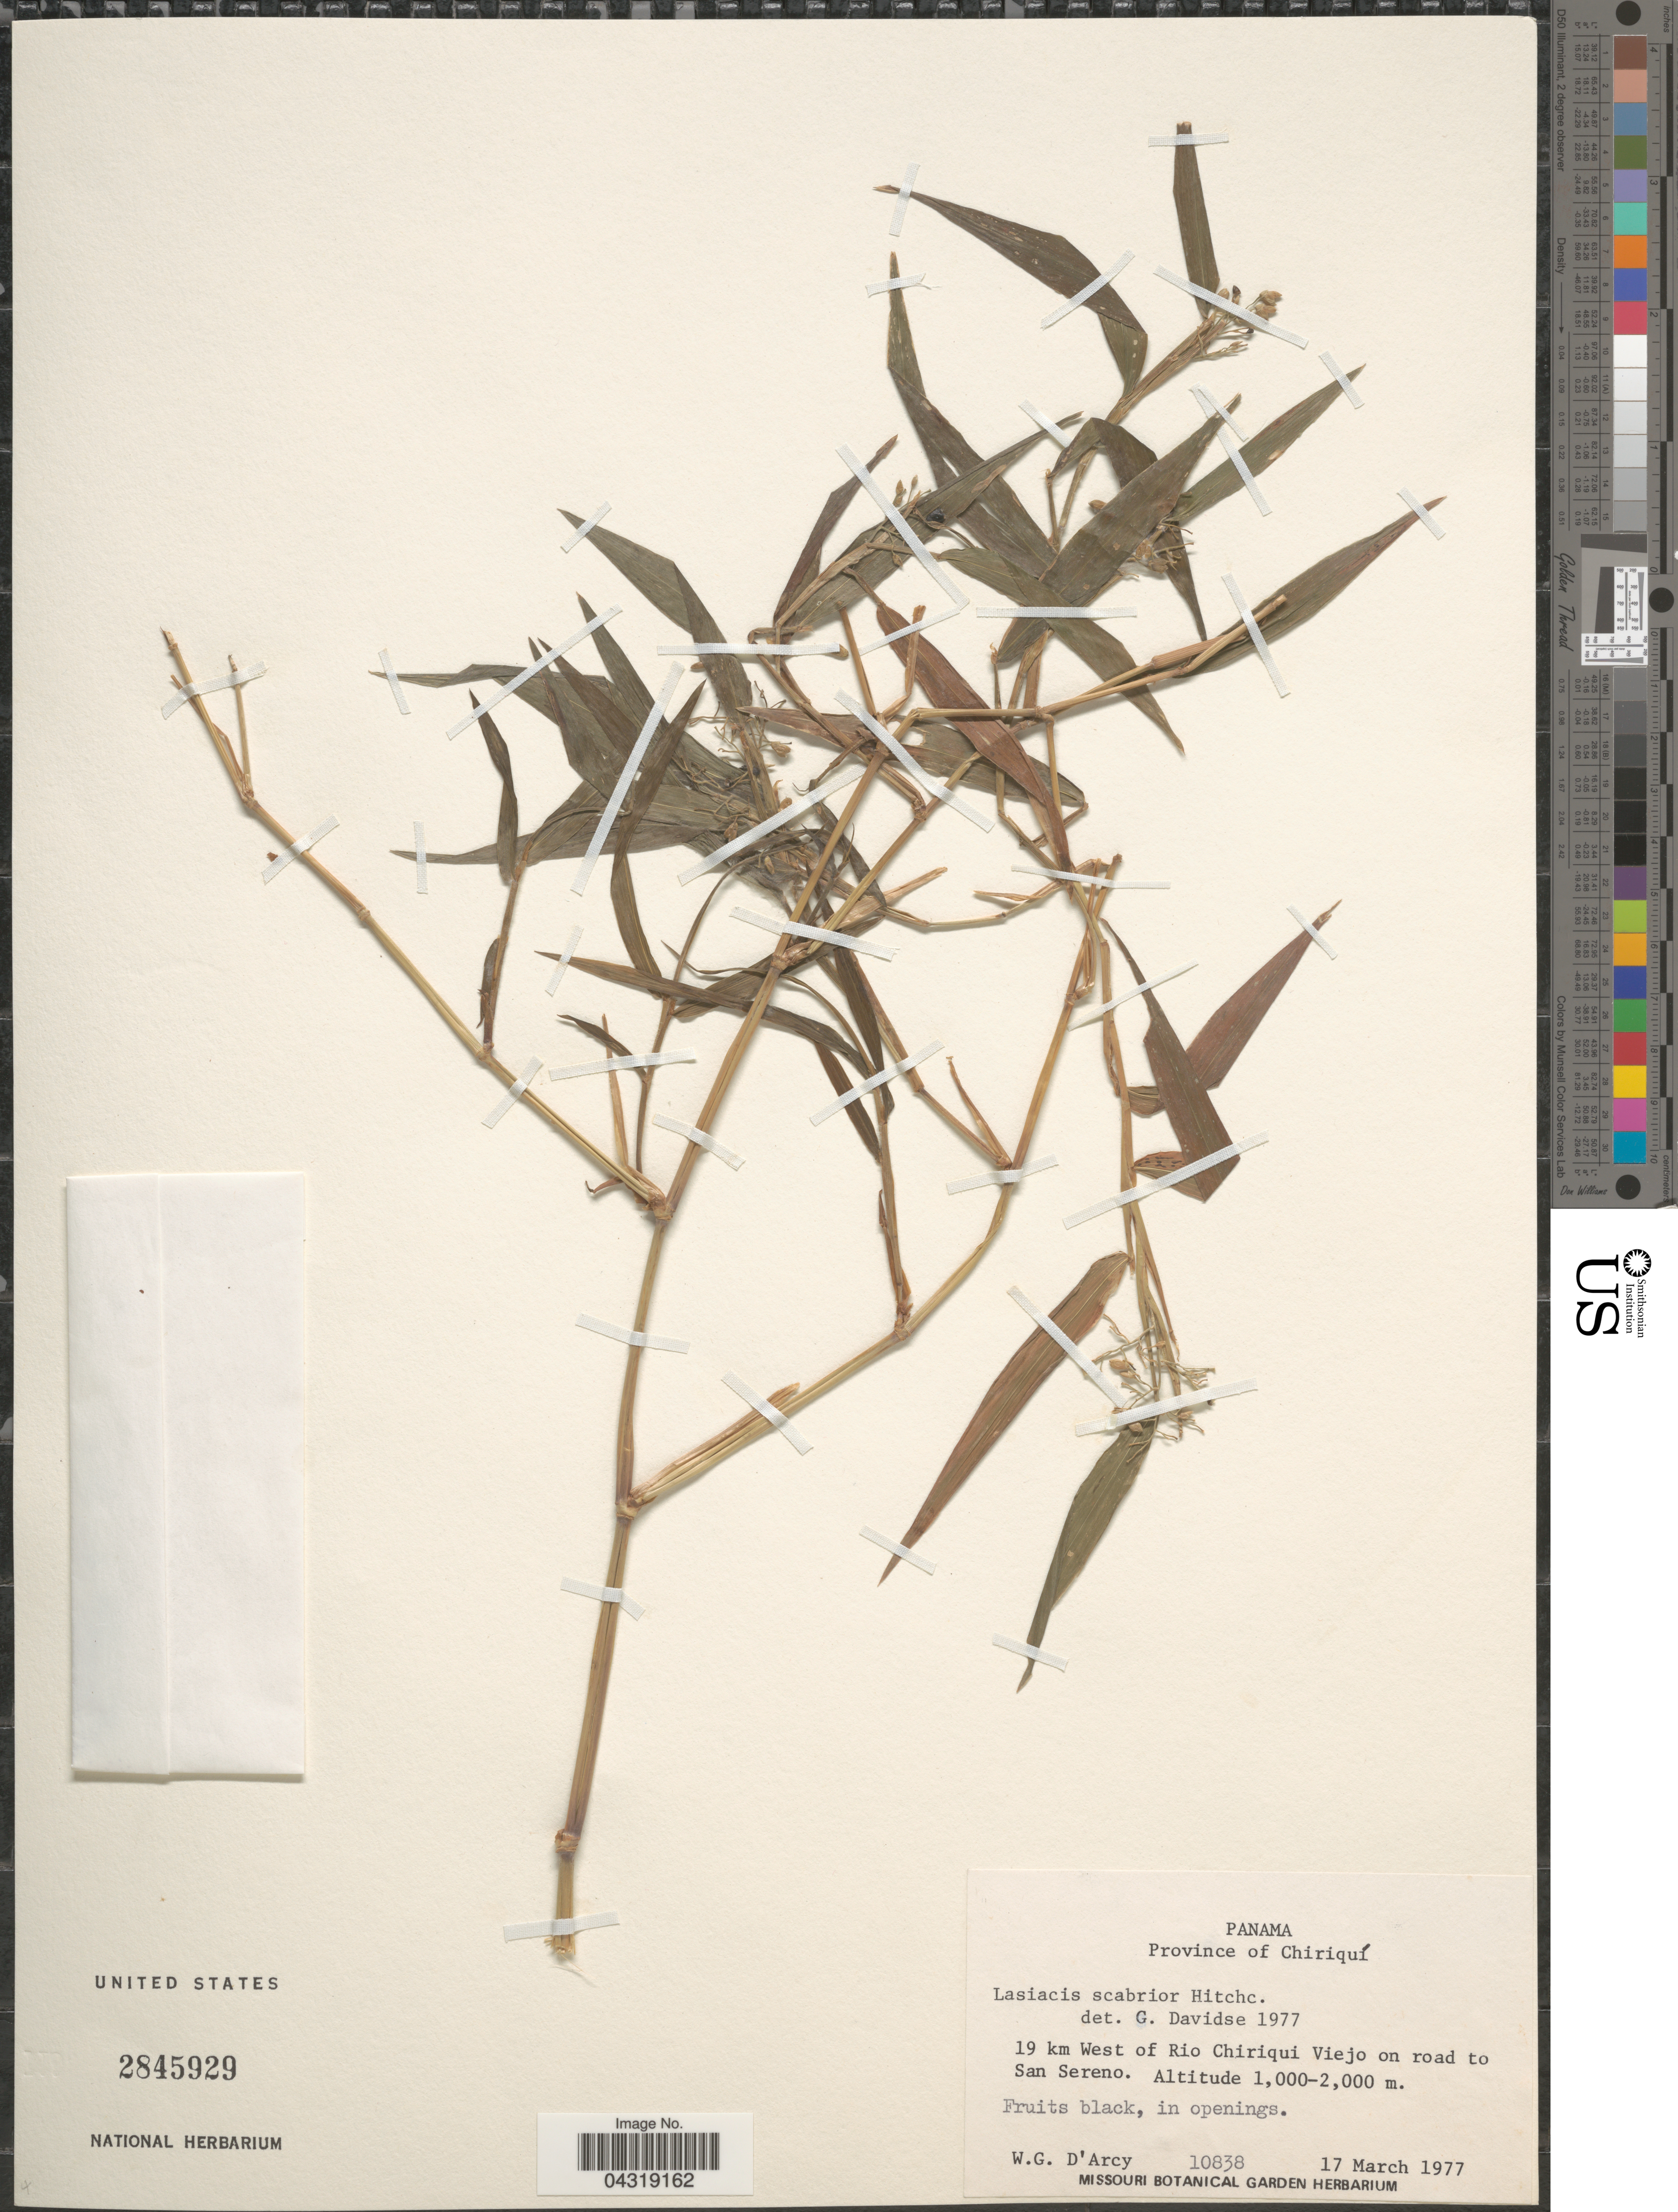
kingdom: Plantae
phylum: Tracheophyta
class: Liliopsida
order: Poales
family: Poaceae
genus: Lasiacis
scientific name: Lasiacis scabrior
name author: Hitchc.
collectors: W. G. D'Arcy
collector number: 10838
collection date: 1977-03-17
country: Panama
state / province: Chiriqui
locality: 19 km West of Rio Chiriqui Viejo on road to San Sereno.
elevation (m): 1000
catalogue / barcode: US 2845929